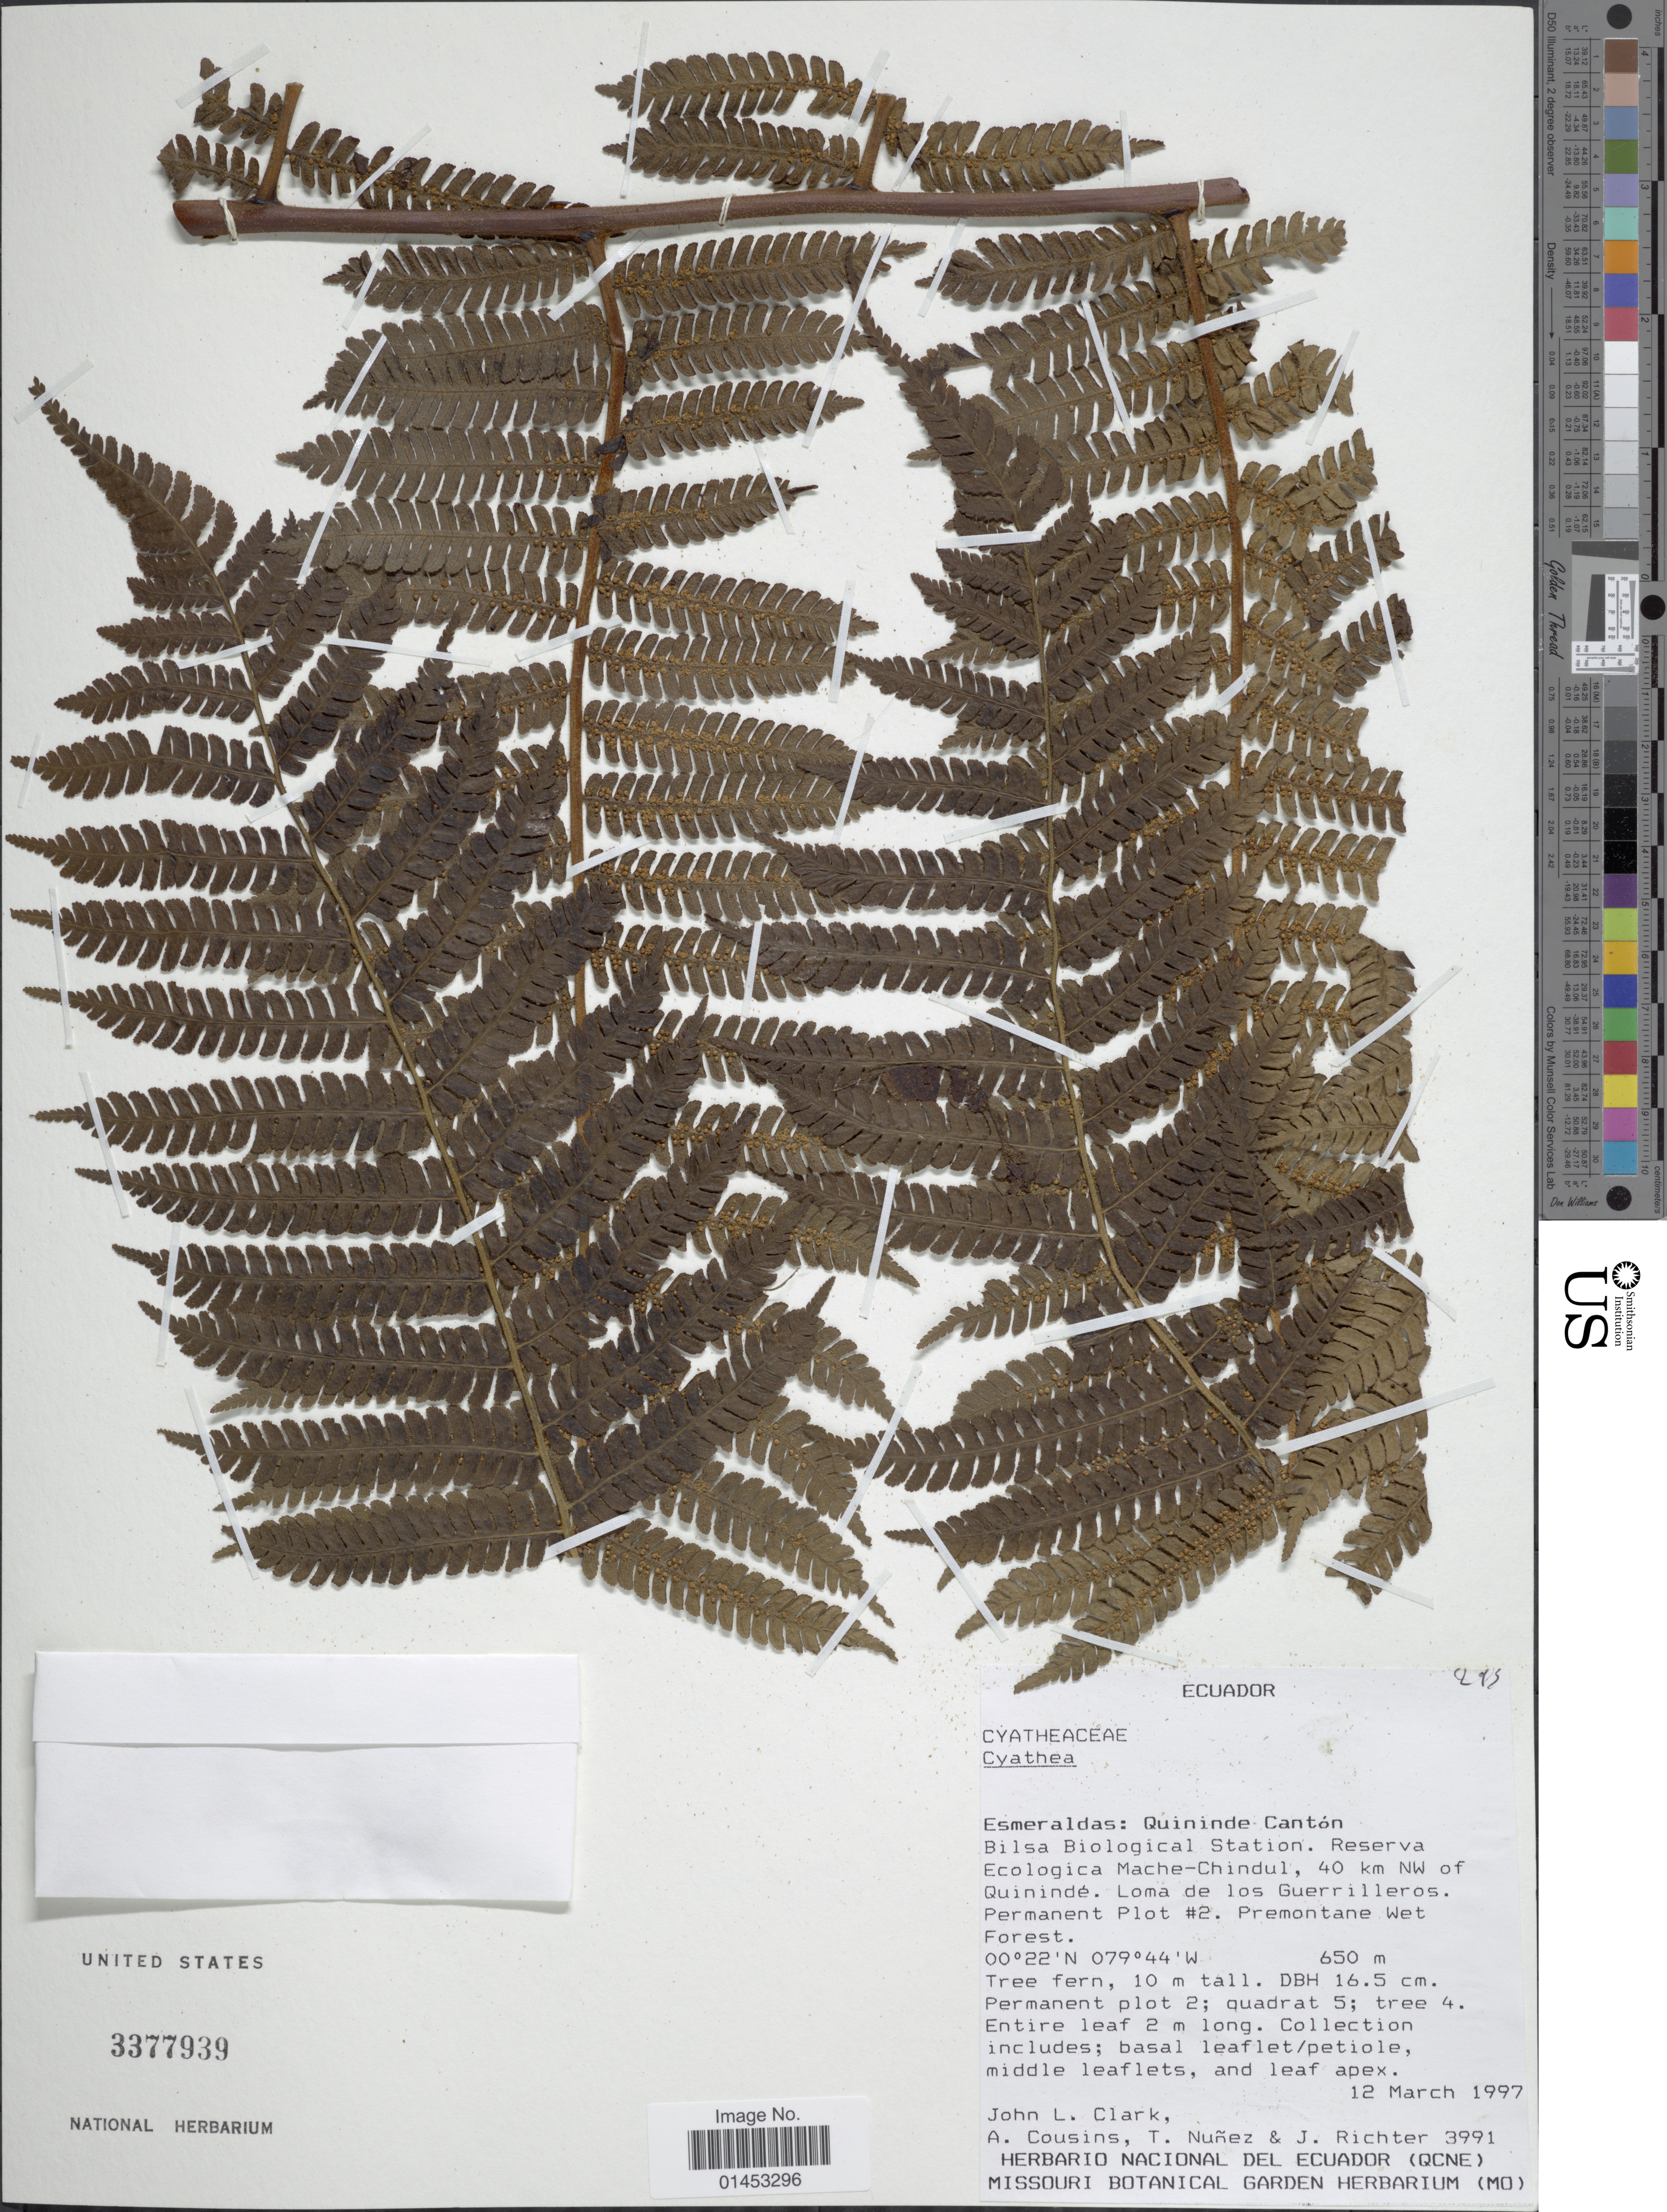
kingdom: Plantae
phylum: Tracheophyta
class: Polypodiopsida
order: Cyatheales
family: Cyatheaceae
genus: Cyathea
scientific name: Cyathea sp.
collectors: J. L. Clark, A. Cousins, T. Núñez & J. Richter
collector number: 3991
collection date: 1997-03-12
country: Ecuador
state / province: Esmeraldas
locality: Esmeraldas: Quininde Cantón, Bilsa Biological Station, Reserva Ecological Mache-Chindul, 40km NW of Quinindé, loma de los Guirrilleros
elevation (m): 650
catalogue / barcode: US 3377939